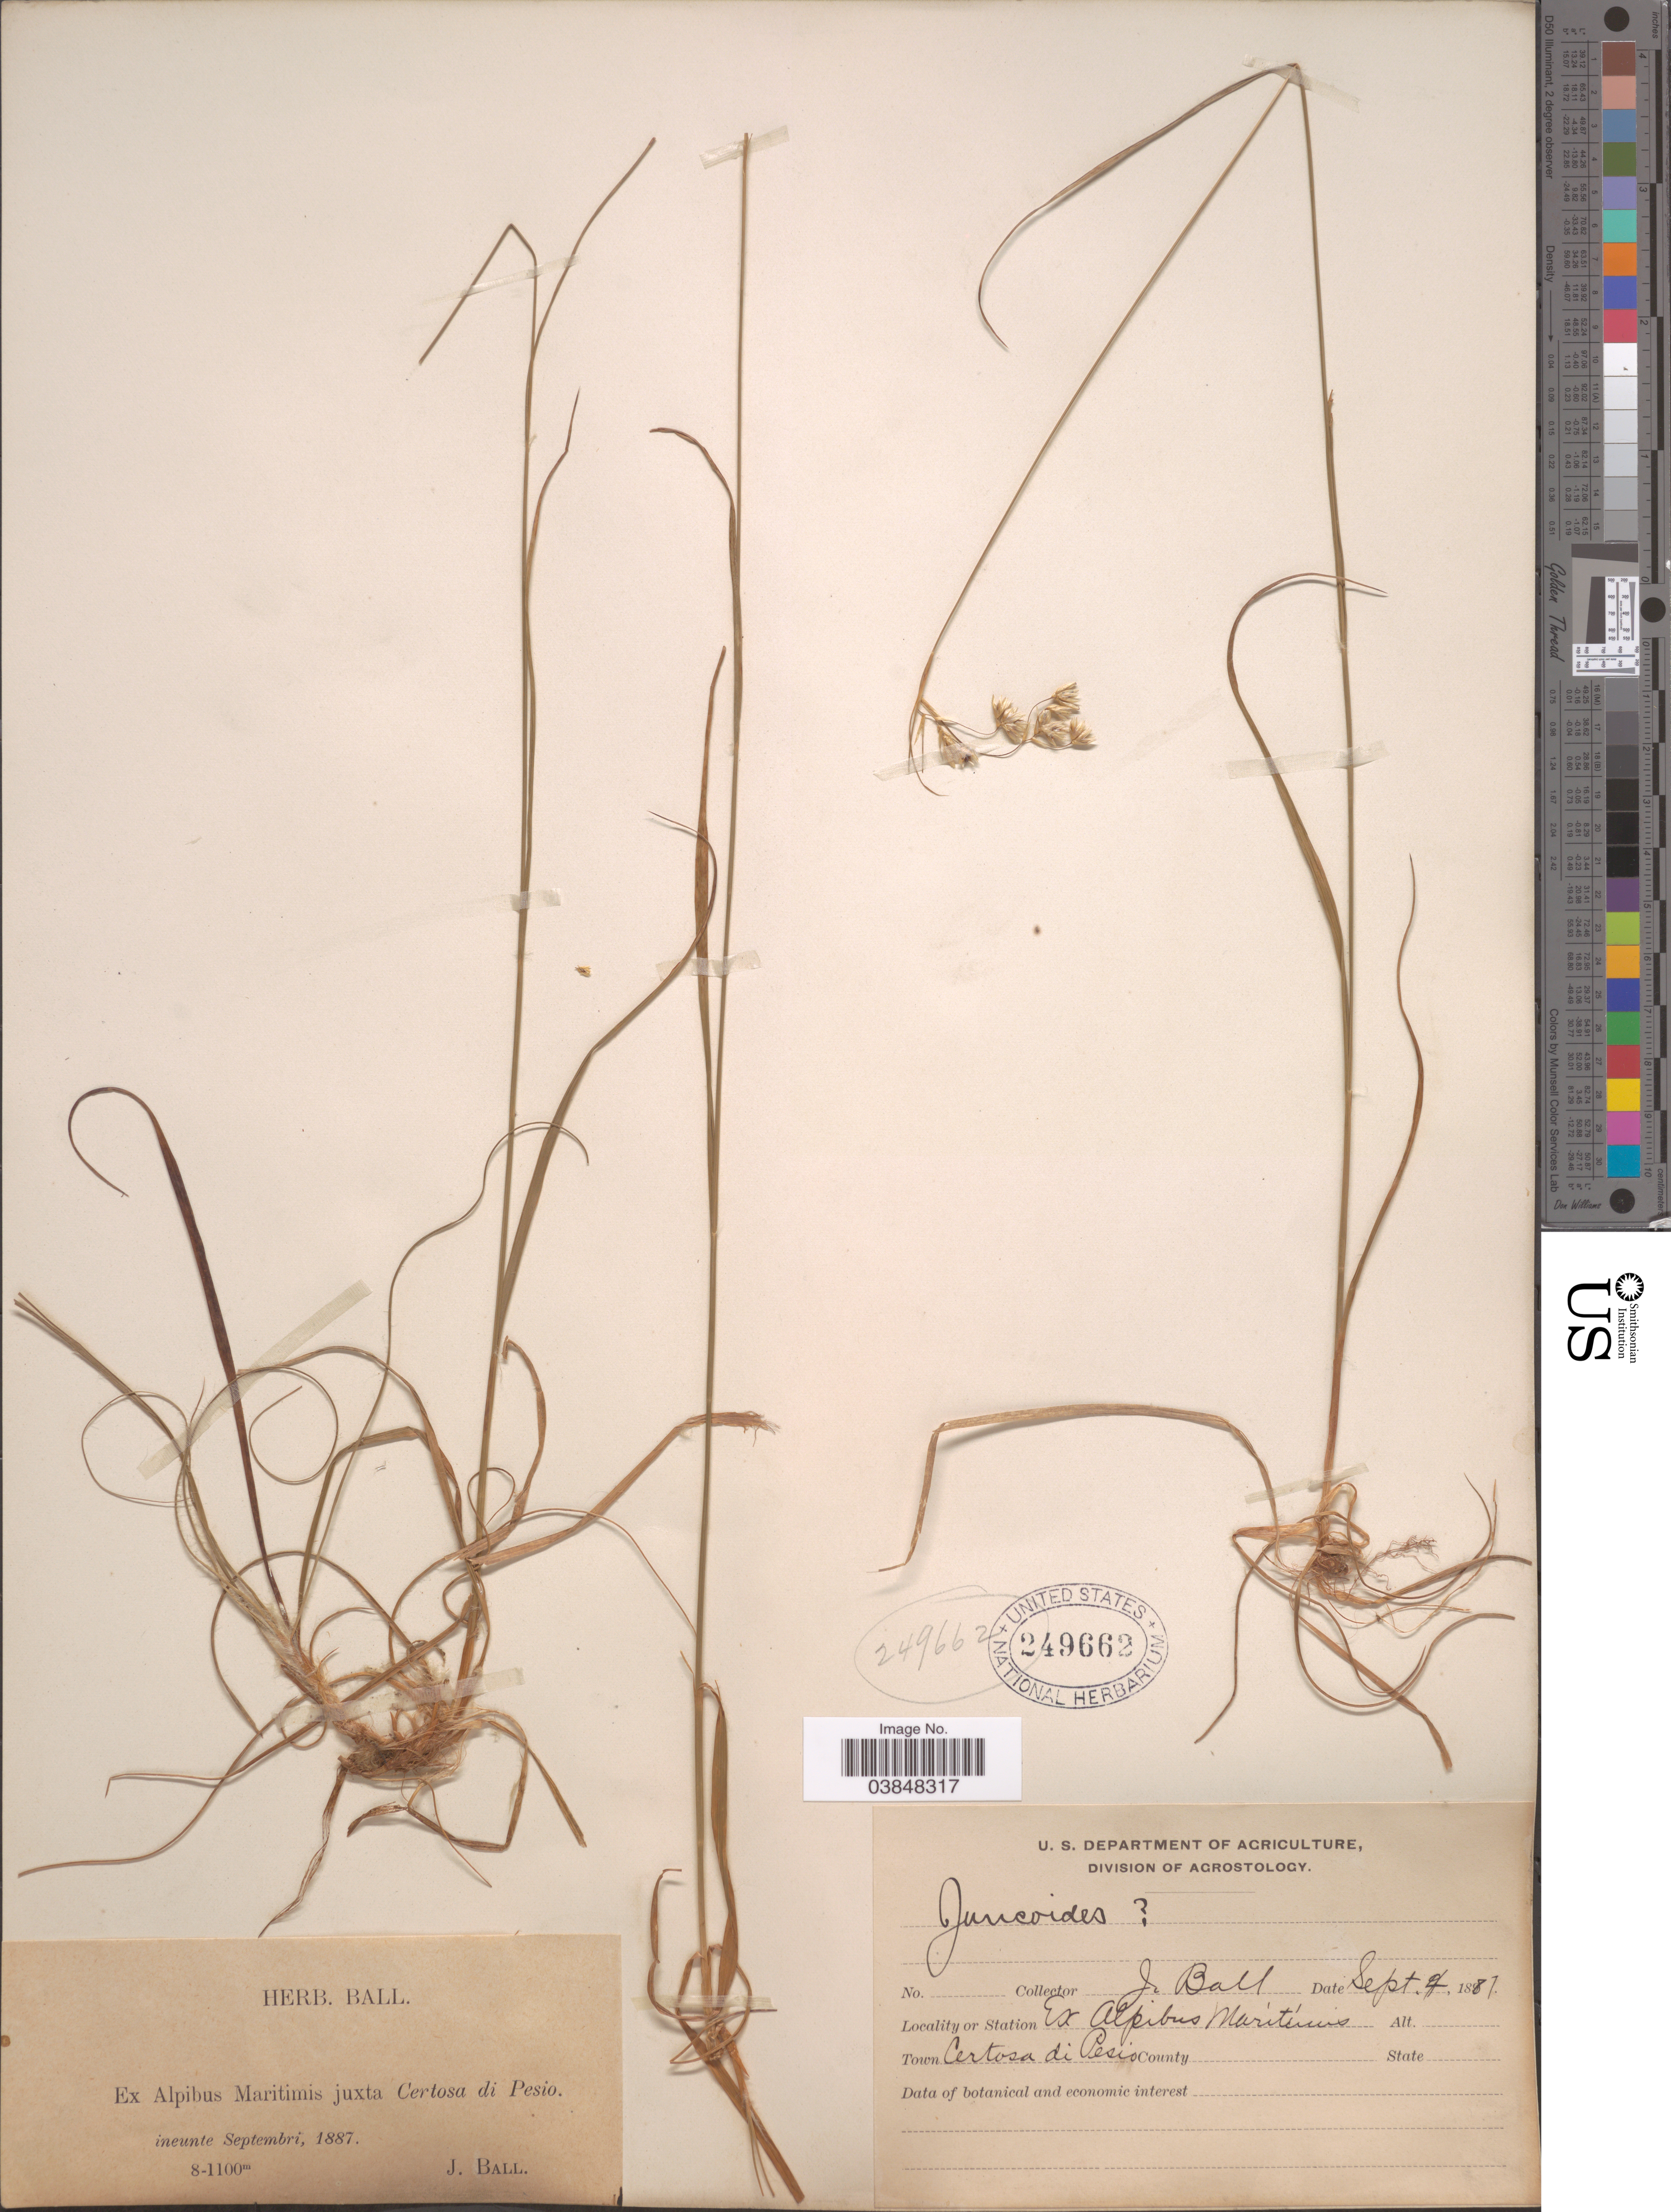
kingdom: Plantae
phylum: Tracheophyta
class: Liliopsida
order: Poales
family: Juncaceae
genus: Luzula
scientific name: Luzula sp.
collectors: J. Ball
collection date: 1881-09-04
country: Italy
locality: Ex Alpibus Maritimis juxta Certosa di Pesio. Station Ex Alpibus Maritimus. Town Certosa di Pesio.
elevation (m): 800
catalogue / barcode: US 249662